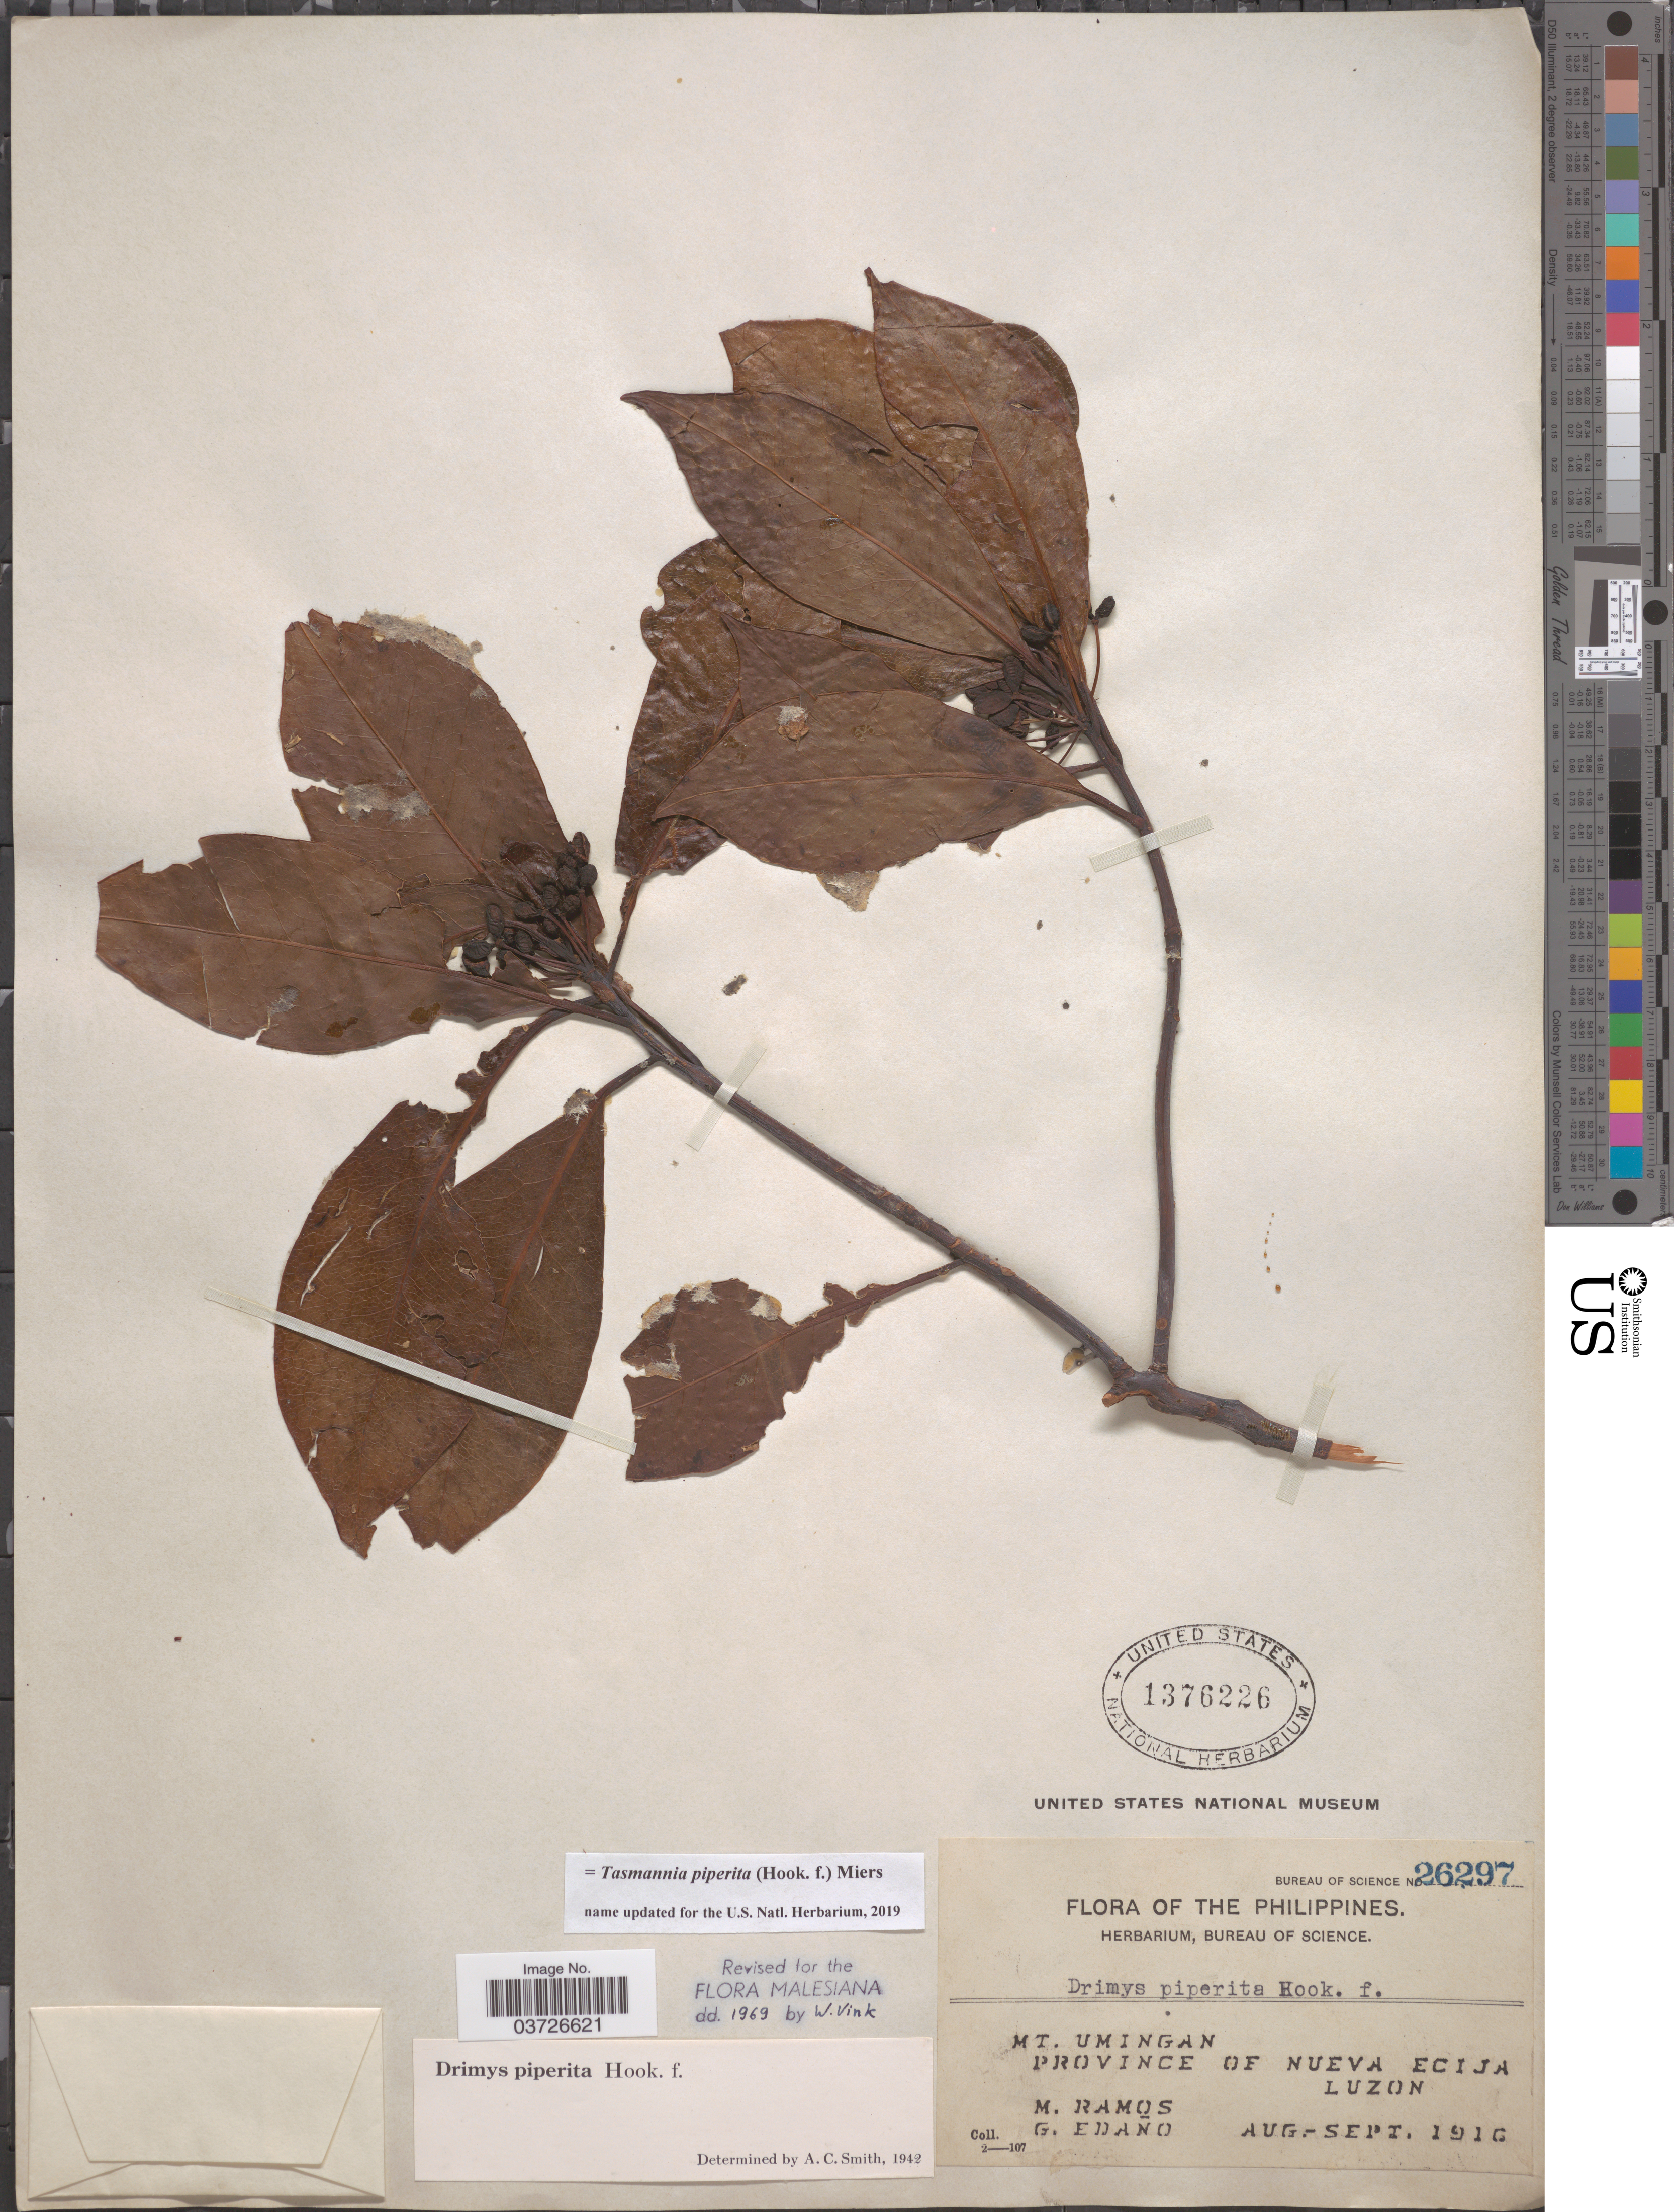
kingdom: Plantae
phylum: Tracheophyta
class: Magnoliopsida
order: Canellales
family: Winteraceae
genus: Tasmannia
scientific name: Tasmannia piperita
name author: (Hook. f.) Miers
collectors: M. Ramos & G. Edaño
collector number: Bureau of Science 26297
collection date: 1916-08/1916-09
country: Philippines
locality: Mt. Umingan, Province of Nueva Ecija, Luzon.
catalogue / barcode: US 1376226